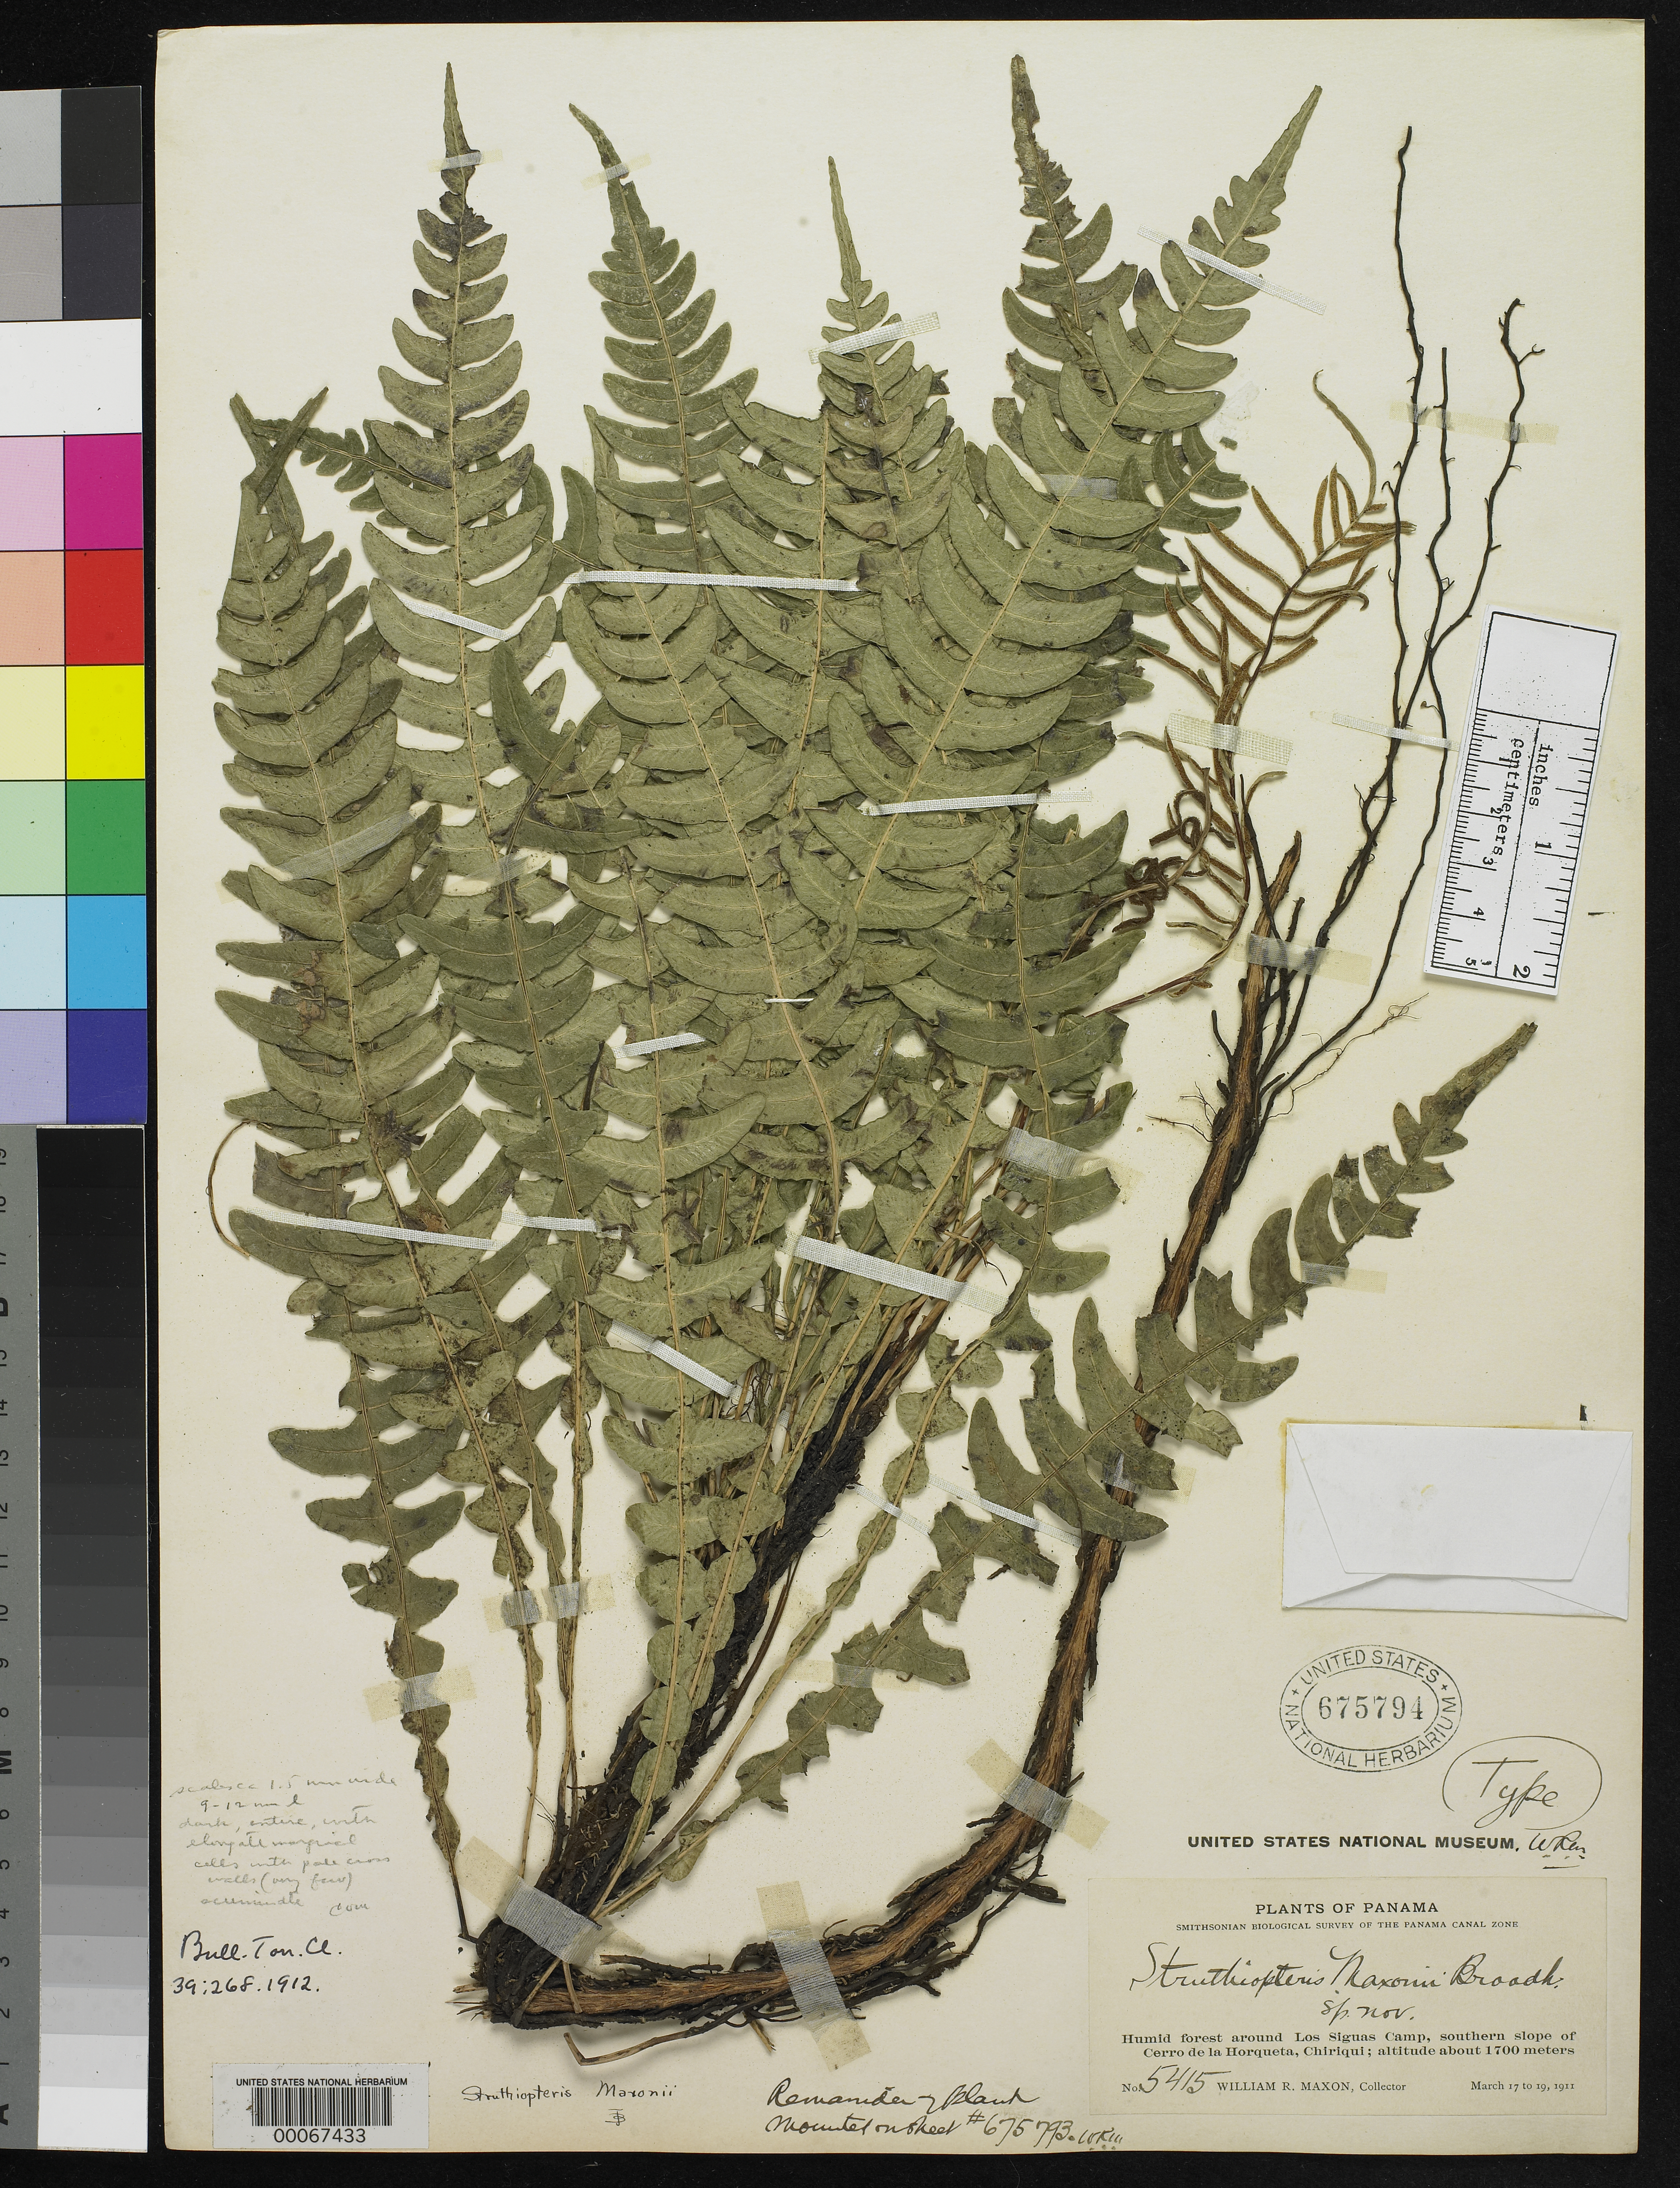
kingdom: Plantae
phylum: Tracheophyta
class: Polypodiopsida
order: Polypodiales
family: Blechnaceae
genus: Struthiopteris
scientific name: Struthiopteris maxonii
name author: Broadh.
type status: Holotype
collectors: W. R. Maxon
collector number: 5415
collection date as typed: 17 Mar 1911 to 19 Mar 1911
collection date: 1911-03-17/1911-03-19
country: Panama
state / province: Chiriquí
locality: Forest around La Siguas camp, southern slope of Cerro de La Horqueta.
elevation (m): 1700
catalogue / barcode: US 675794